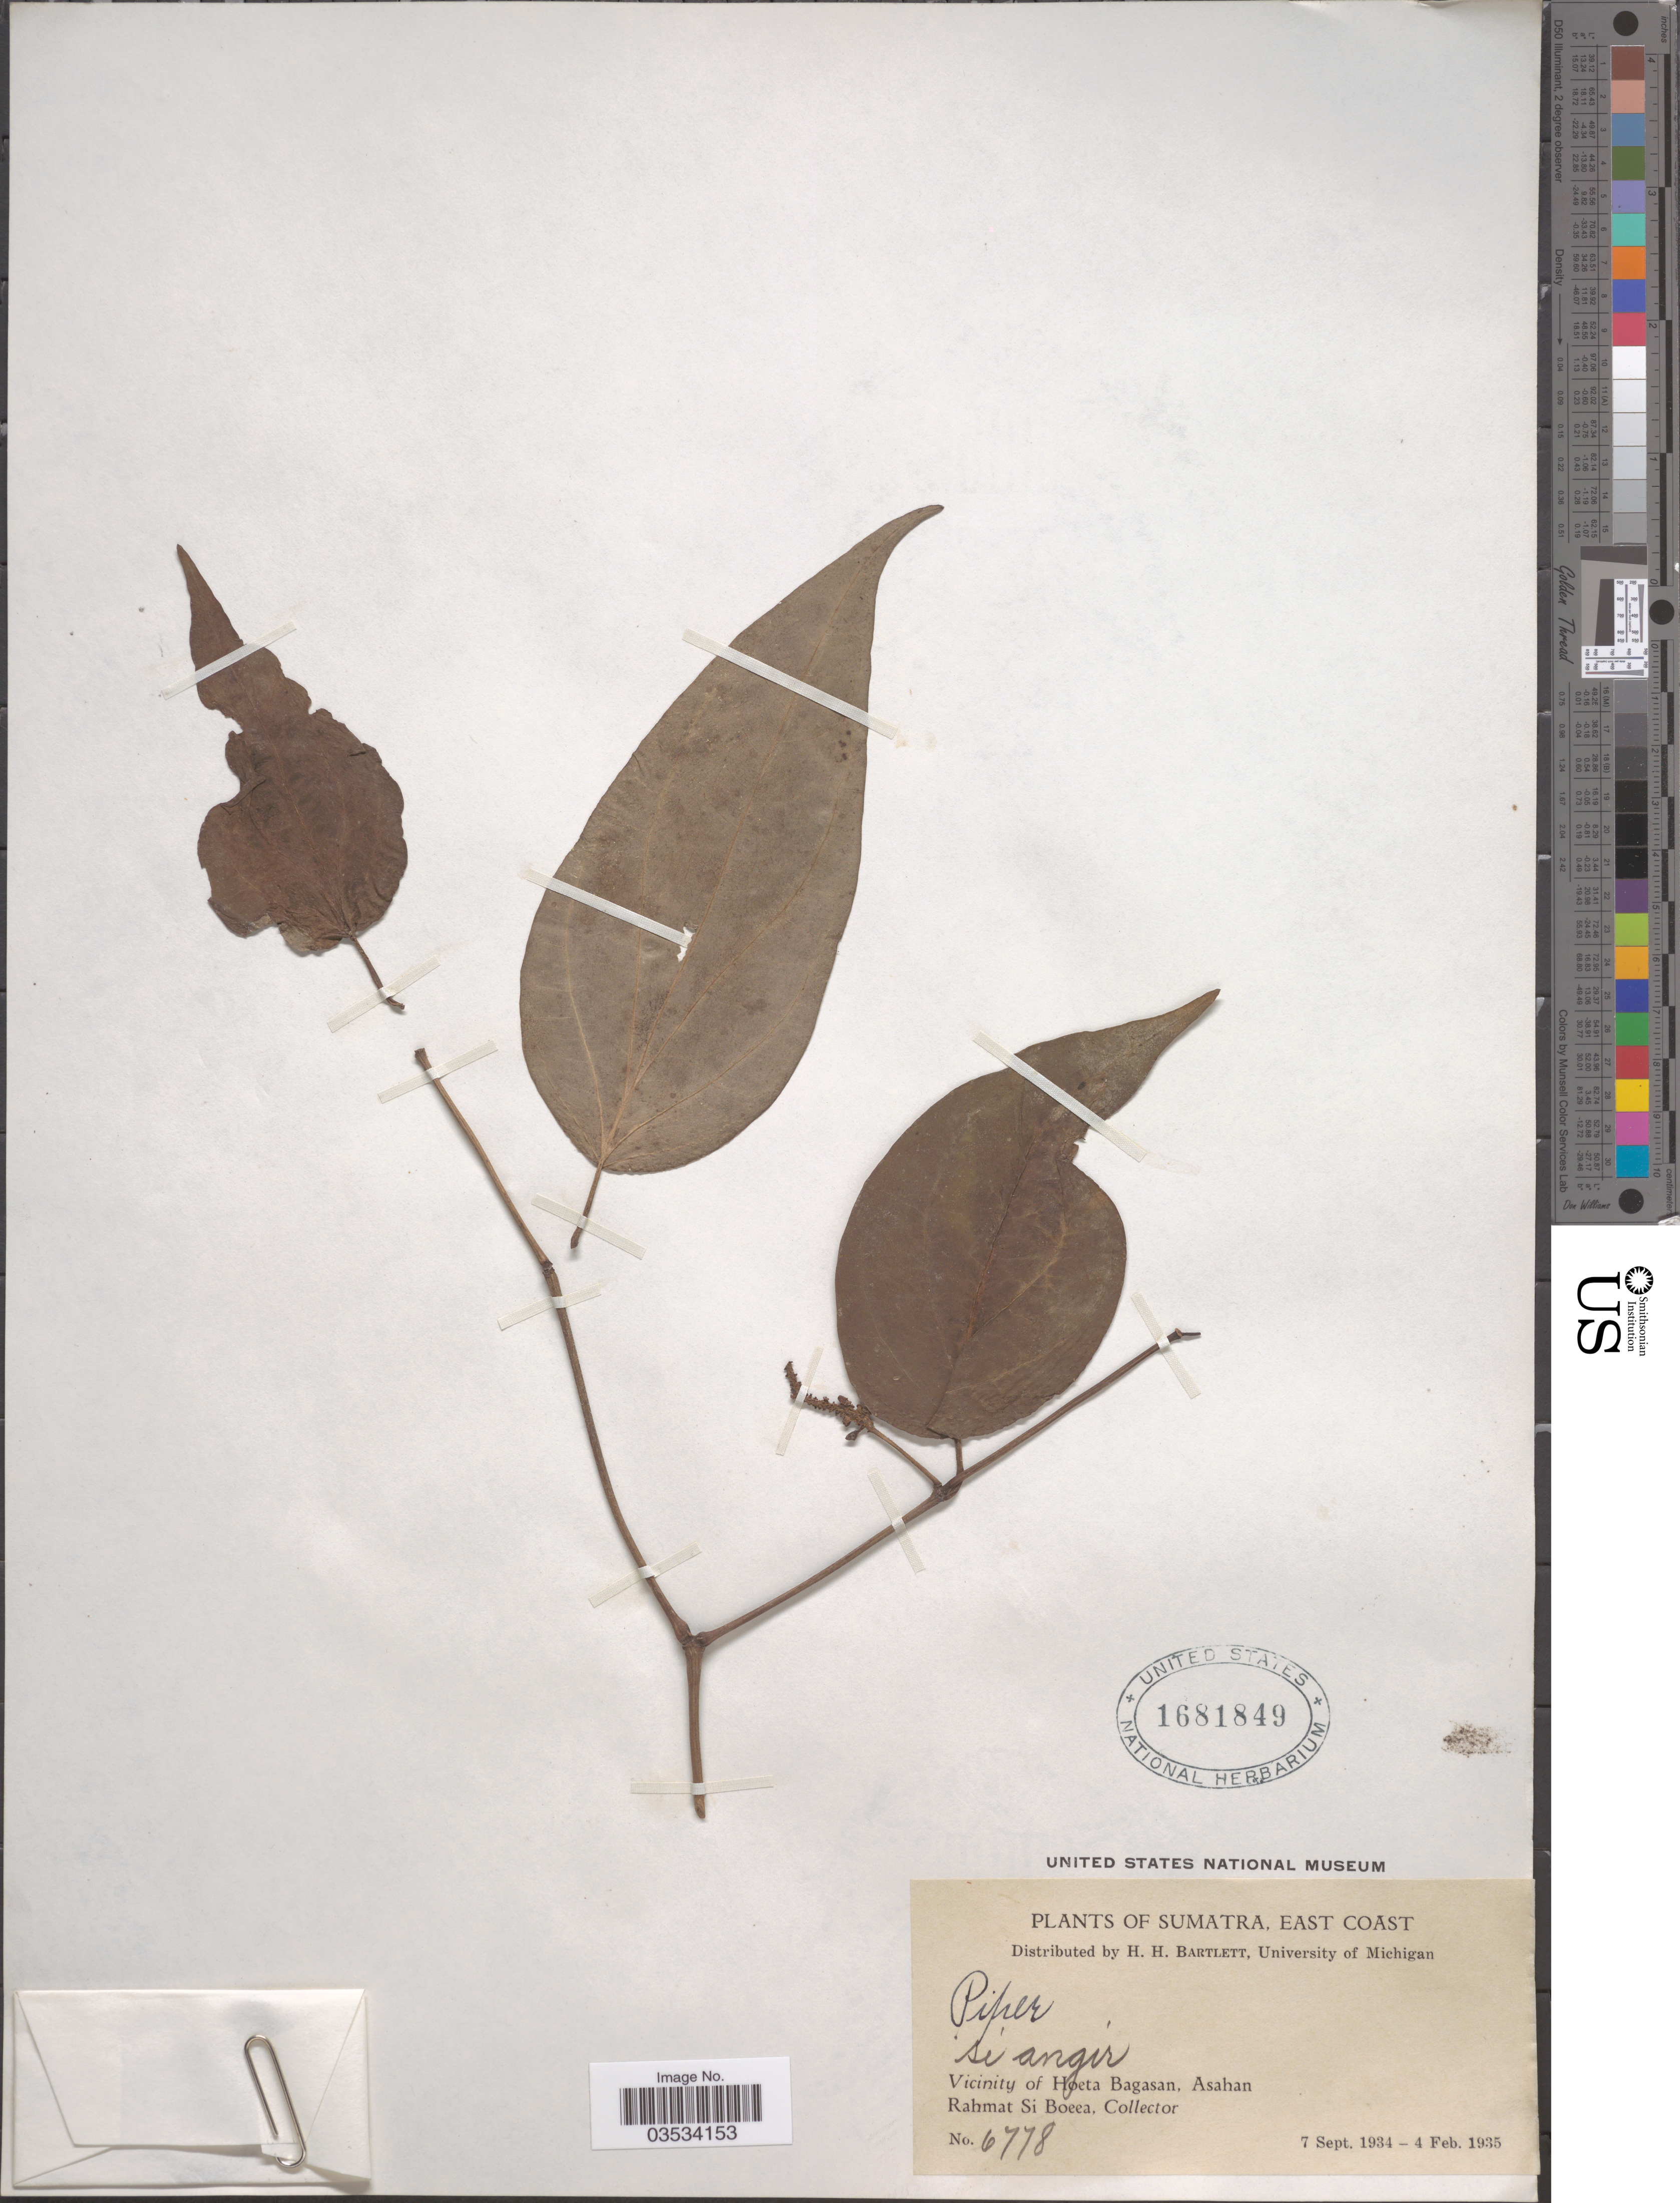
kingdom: Plantae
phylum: Tracheophyta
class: Magnoliopsida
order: Piperales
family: Piperaceae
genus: Piper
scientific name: Piper sp.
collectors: Rahmat Si Boeea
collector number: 6778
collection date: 1934-09-07/1935-02-04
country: Indonesia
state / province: Sumatra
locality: East Coast. Vicinity of Hoeta Bagasan, Asahan.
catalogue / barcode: US 1681849